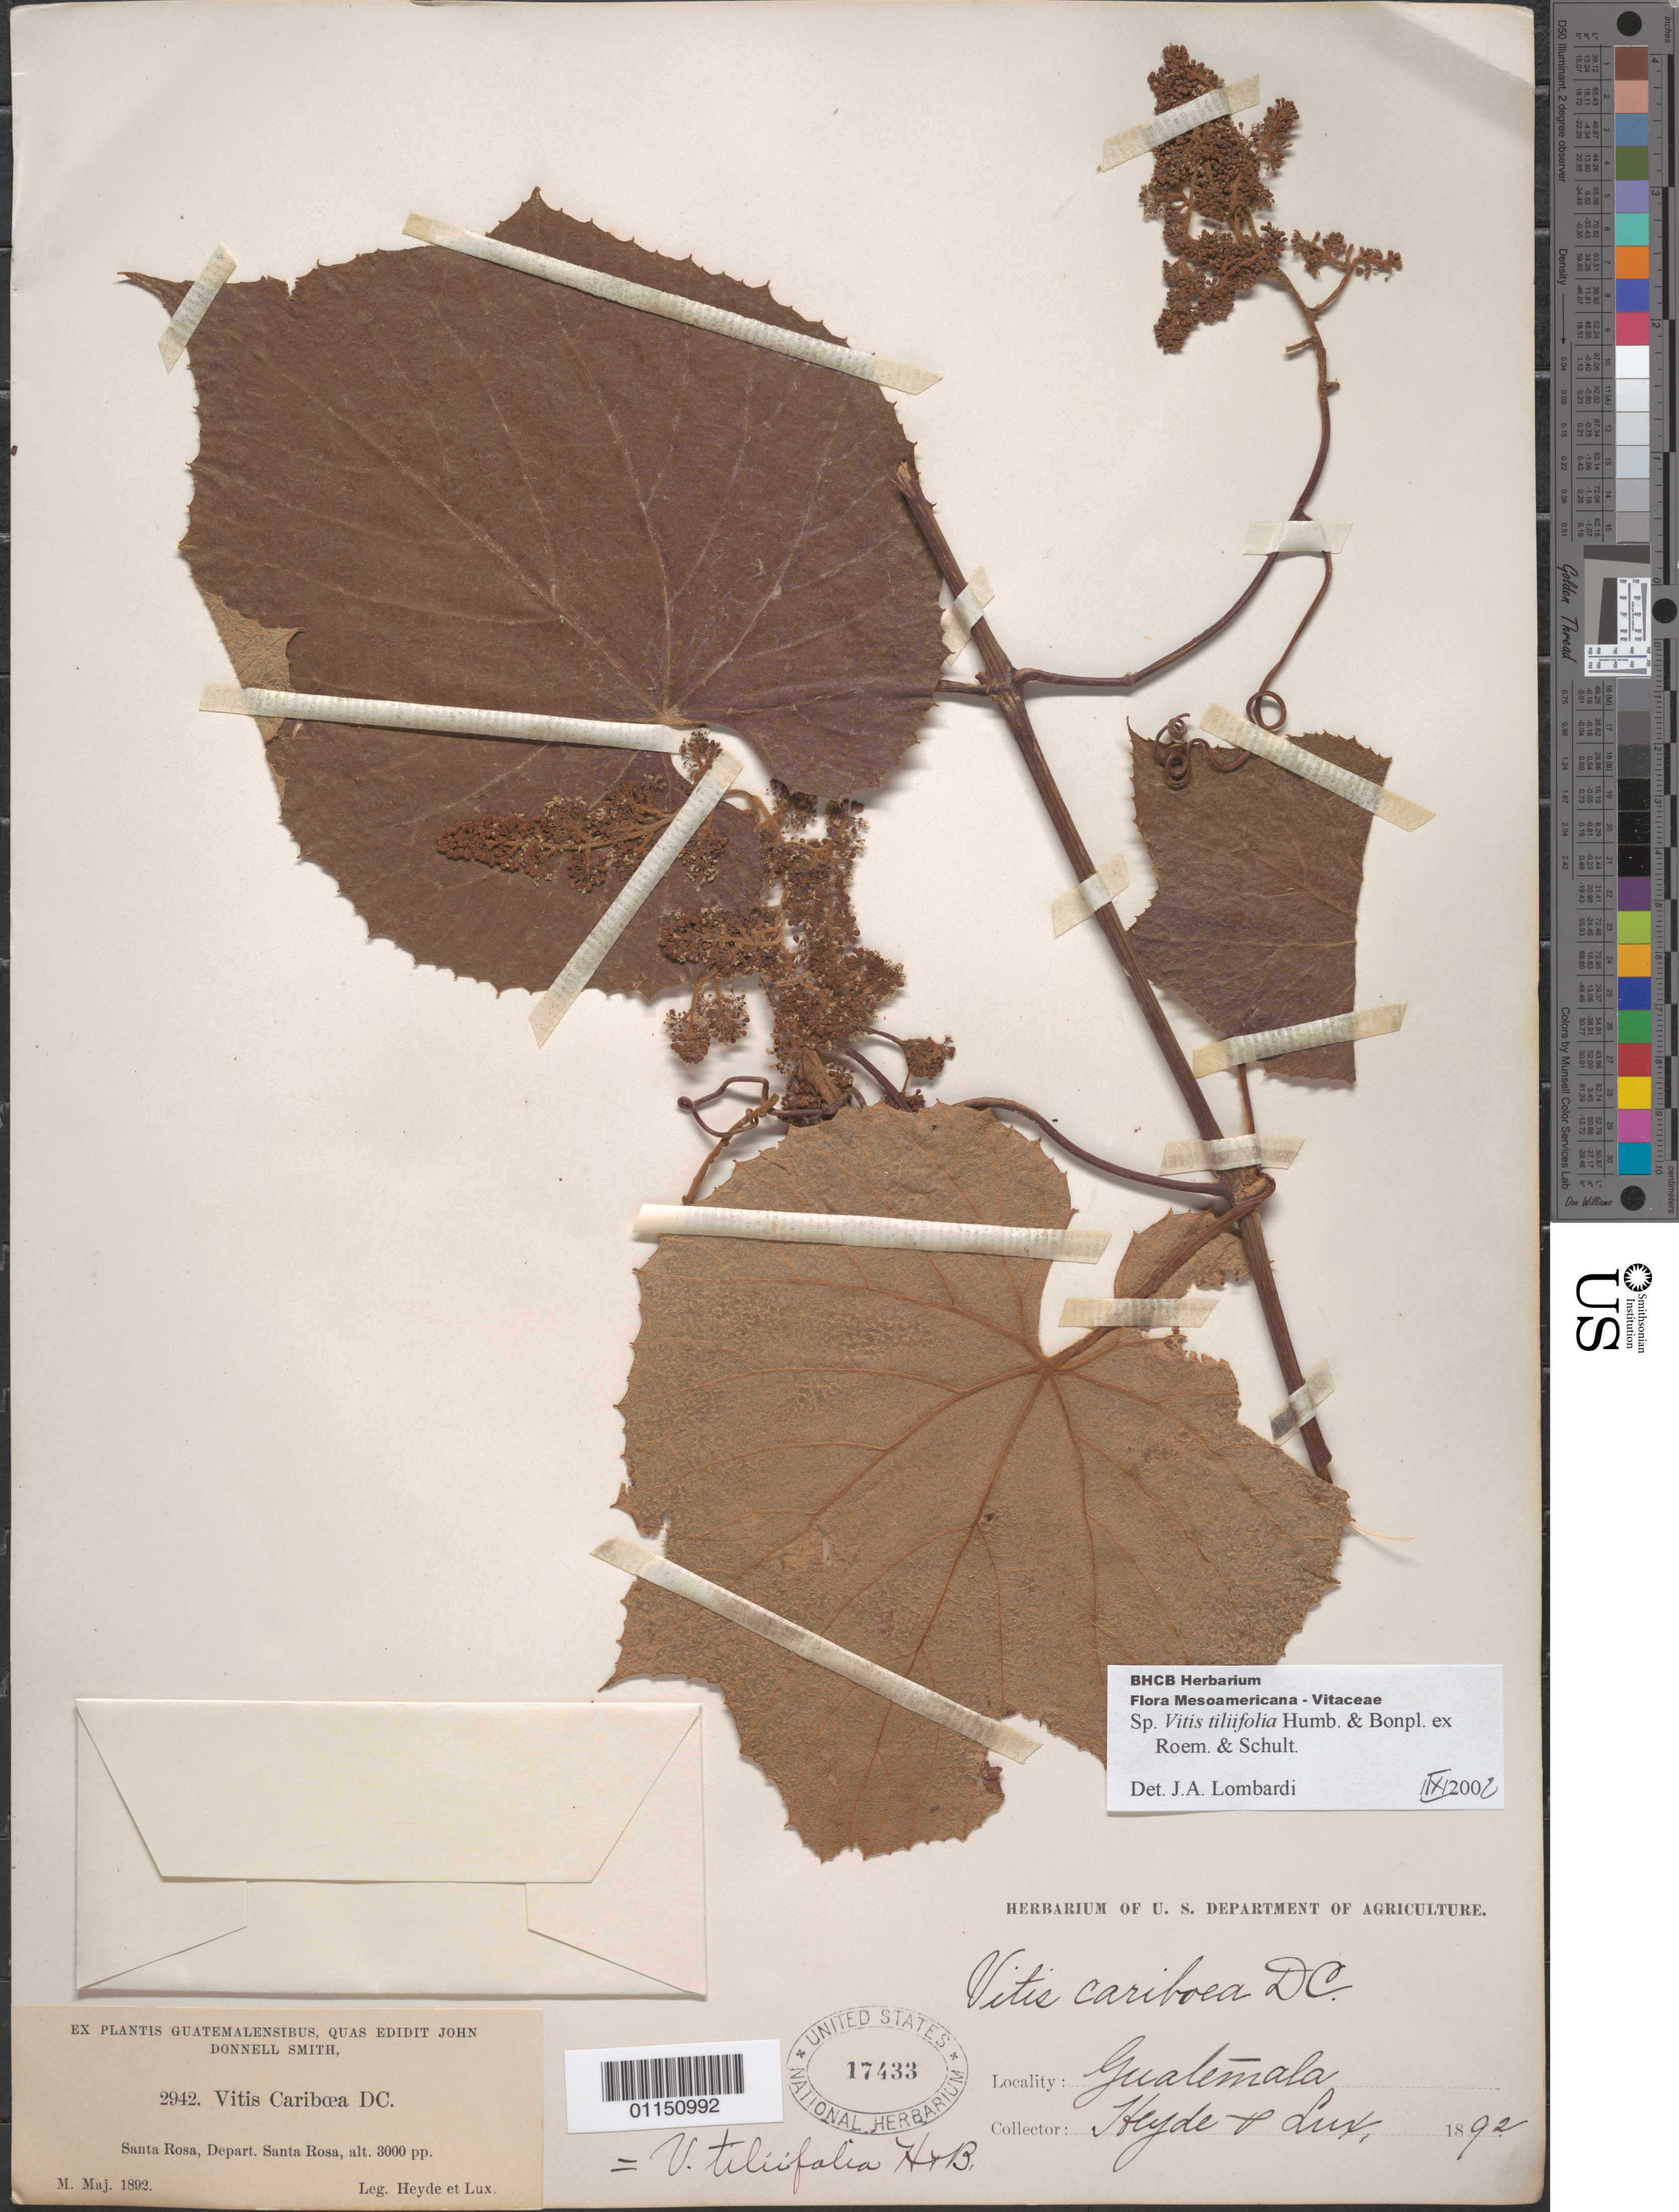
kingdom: Plantae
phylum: Tracheophyta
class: Magnoliopsida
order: Vitales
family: Vitaceae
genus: Vitis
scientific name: Vitis tiliaefolia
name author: Willd.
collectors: E. T. Heyde & E. Lux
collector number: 2942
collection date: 1892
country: Guatemala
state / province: Santa Rosa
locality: Santa Rosa.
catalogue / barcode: US 17433